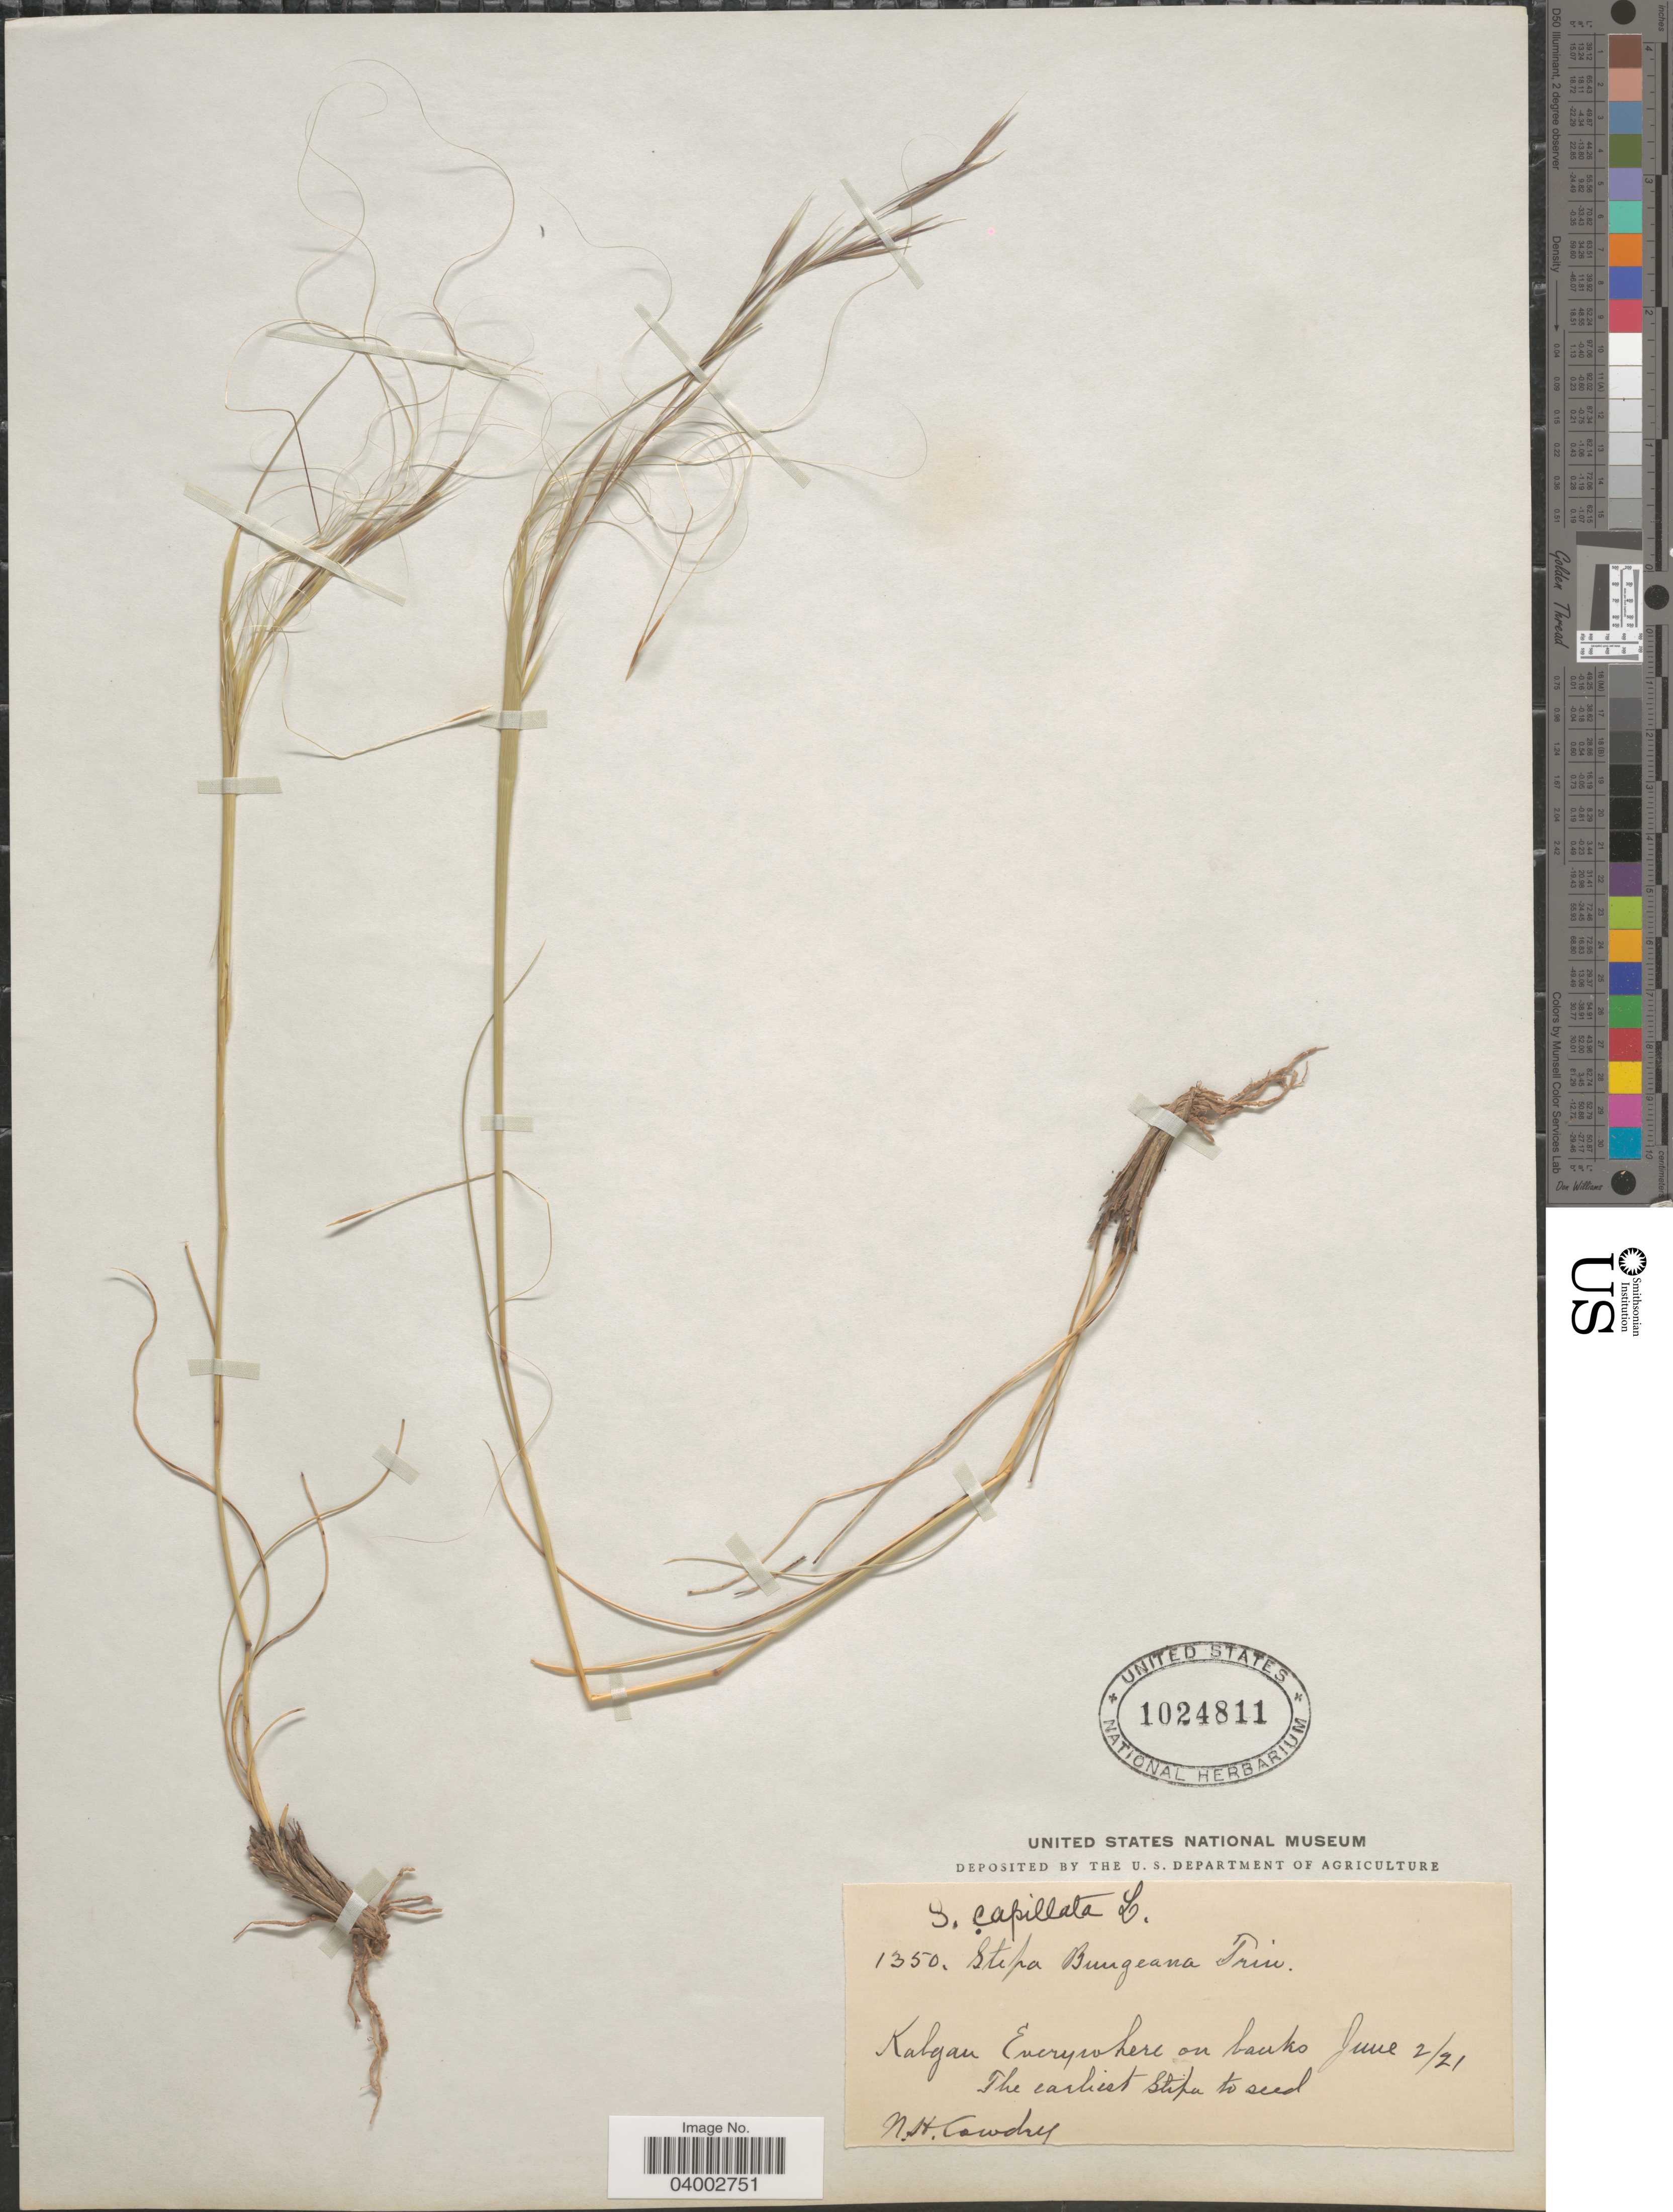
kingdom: Plantae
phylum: Tracheophyta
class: Liliopsida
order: Poales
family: Poaceae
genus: Stipa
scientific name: Stipa capillata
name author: L.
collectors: N. H. Cowdry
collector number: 1350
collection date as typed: Transcribed d/m/y: 2/6/21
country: China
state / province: Hebei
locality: Kalgan.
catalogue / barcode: US 1024811